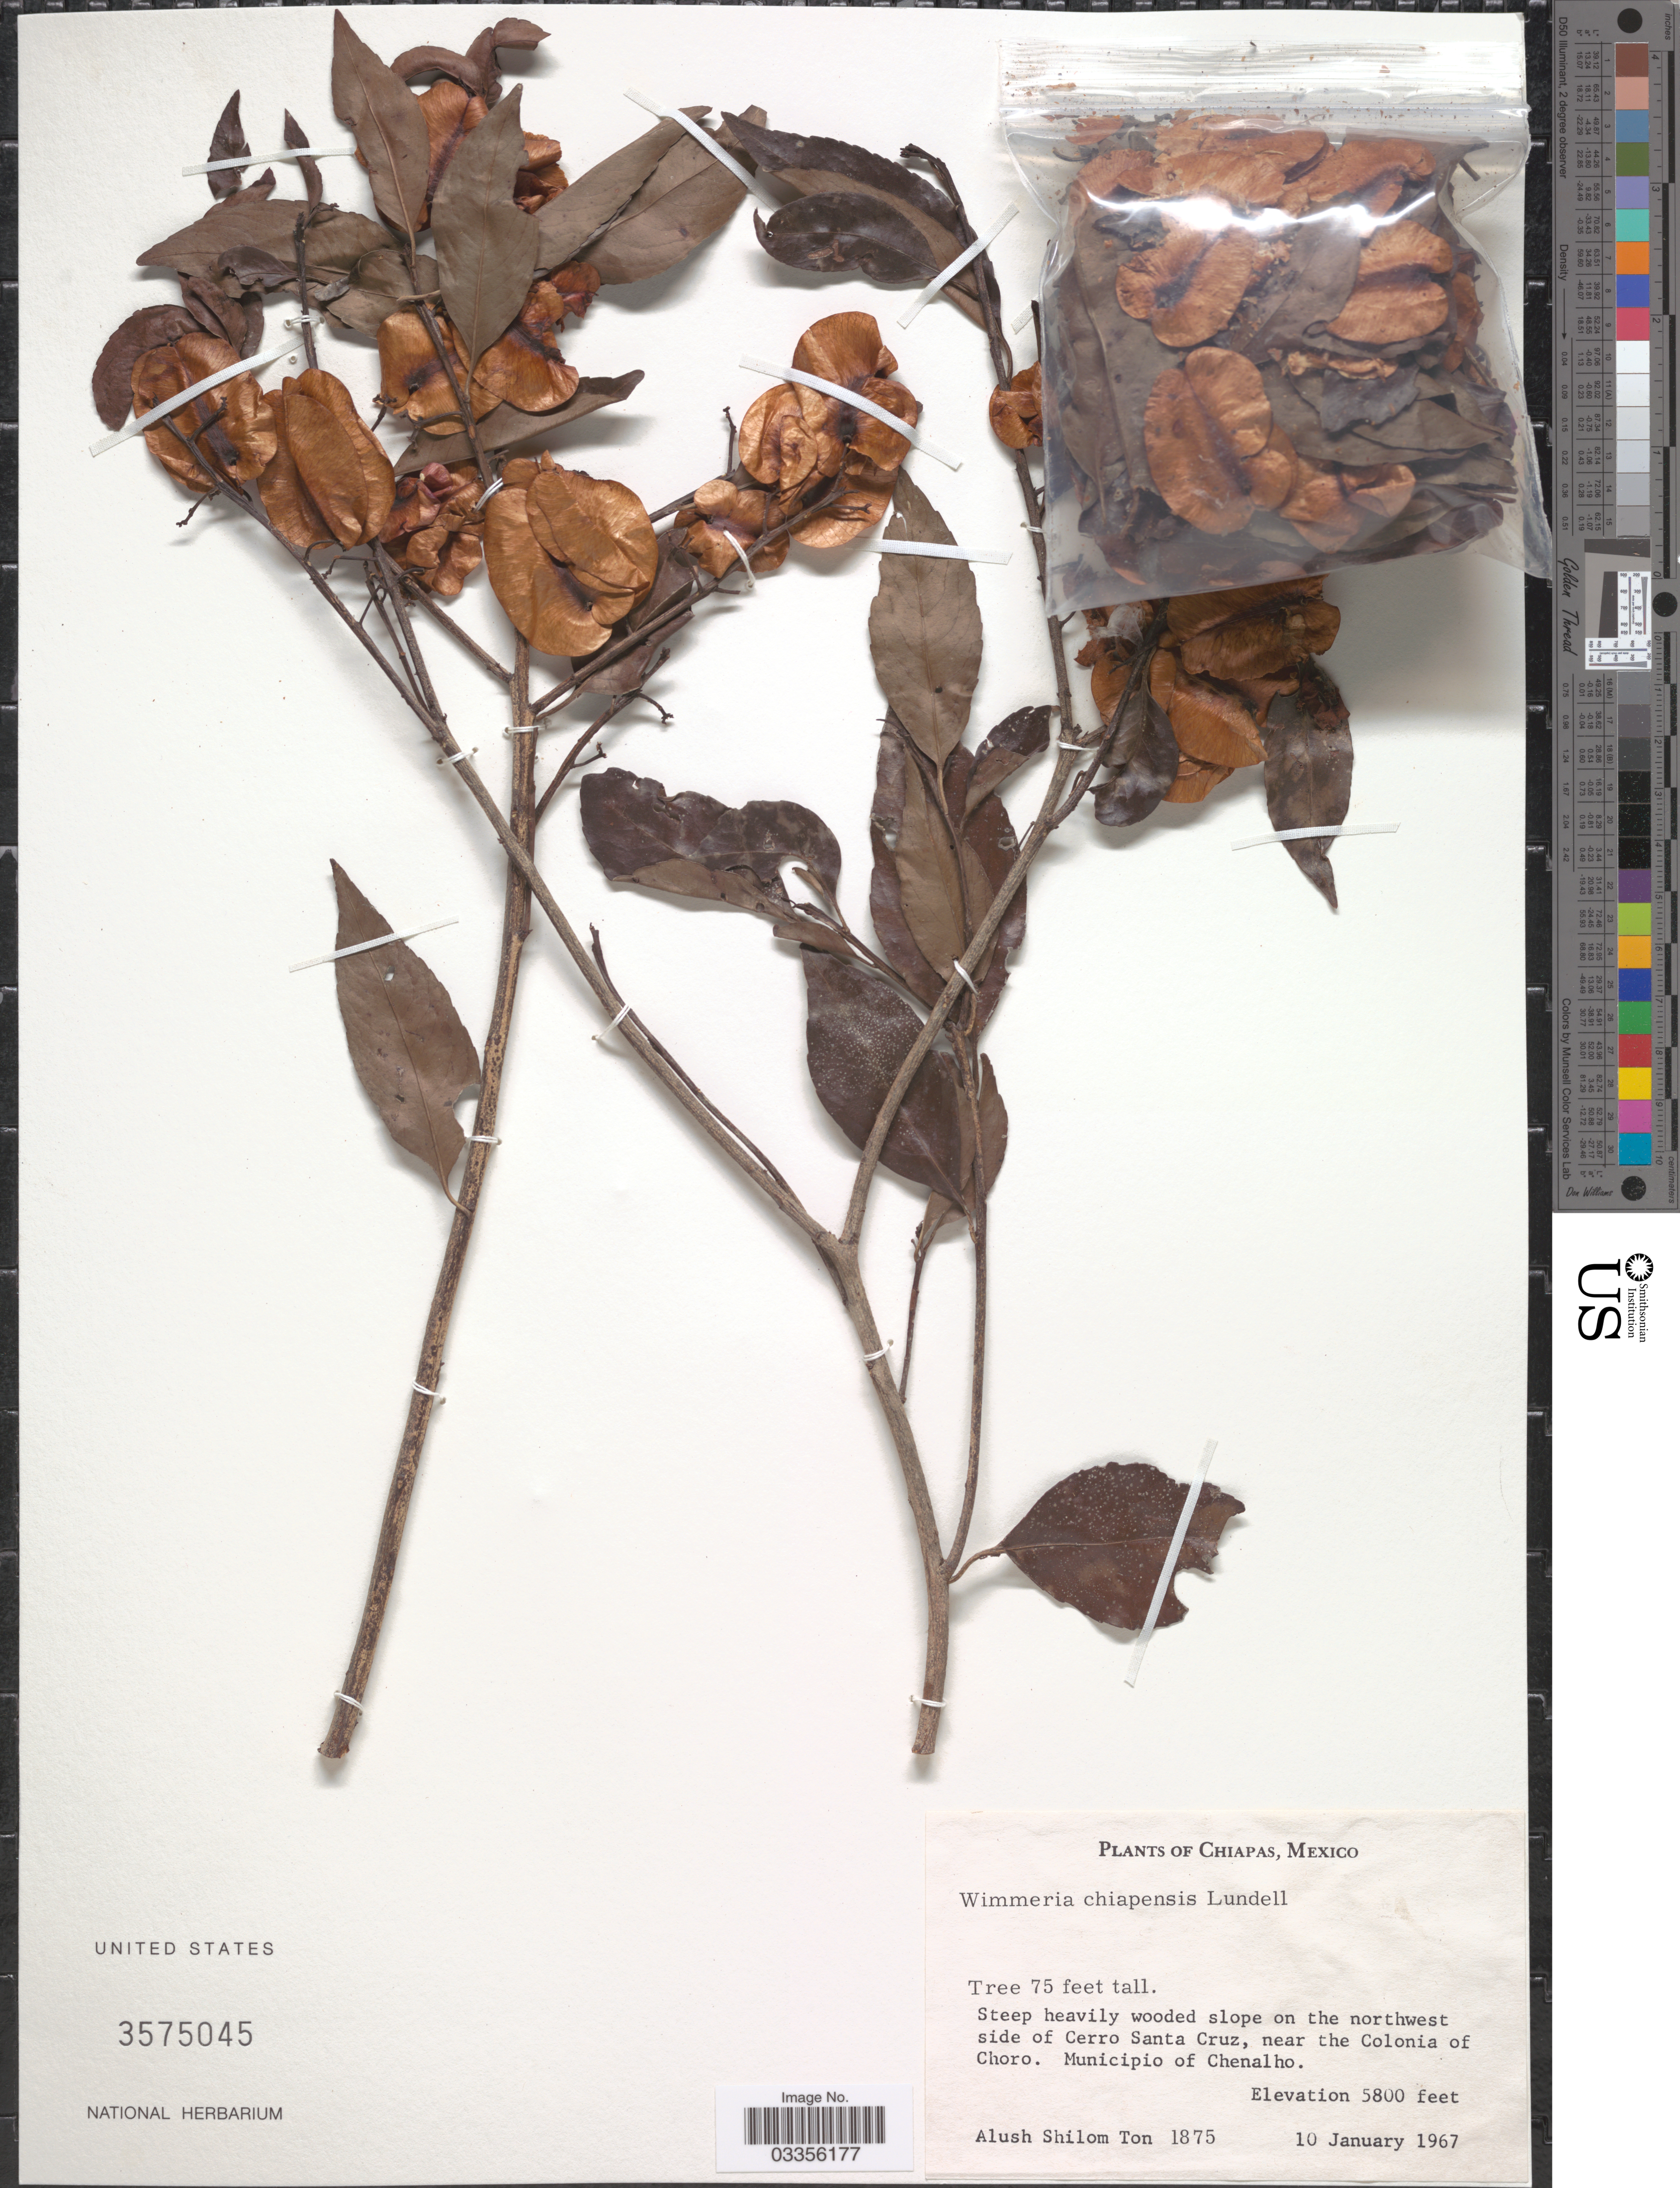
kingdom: Plantae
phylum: Tracheophyta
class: Magnoliopsida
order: Celastrales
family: Celastraceae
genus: Wimmeria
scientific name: Wimmeria chiapensis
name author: Lundell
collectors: A. M. Ton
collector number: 1875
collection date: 1967-01-10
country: Mexico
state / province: Chiapas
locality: Steep heavily wooded slope on the northwest side of Cerro Santa Cruz, near the Colonia of Choro. Municipio of Chenalho.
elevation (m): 1768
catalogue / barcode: US 3575045